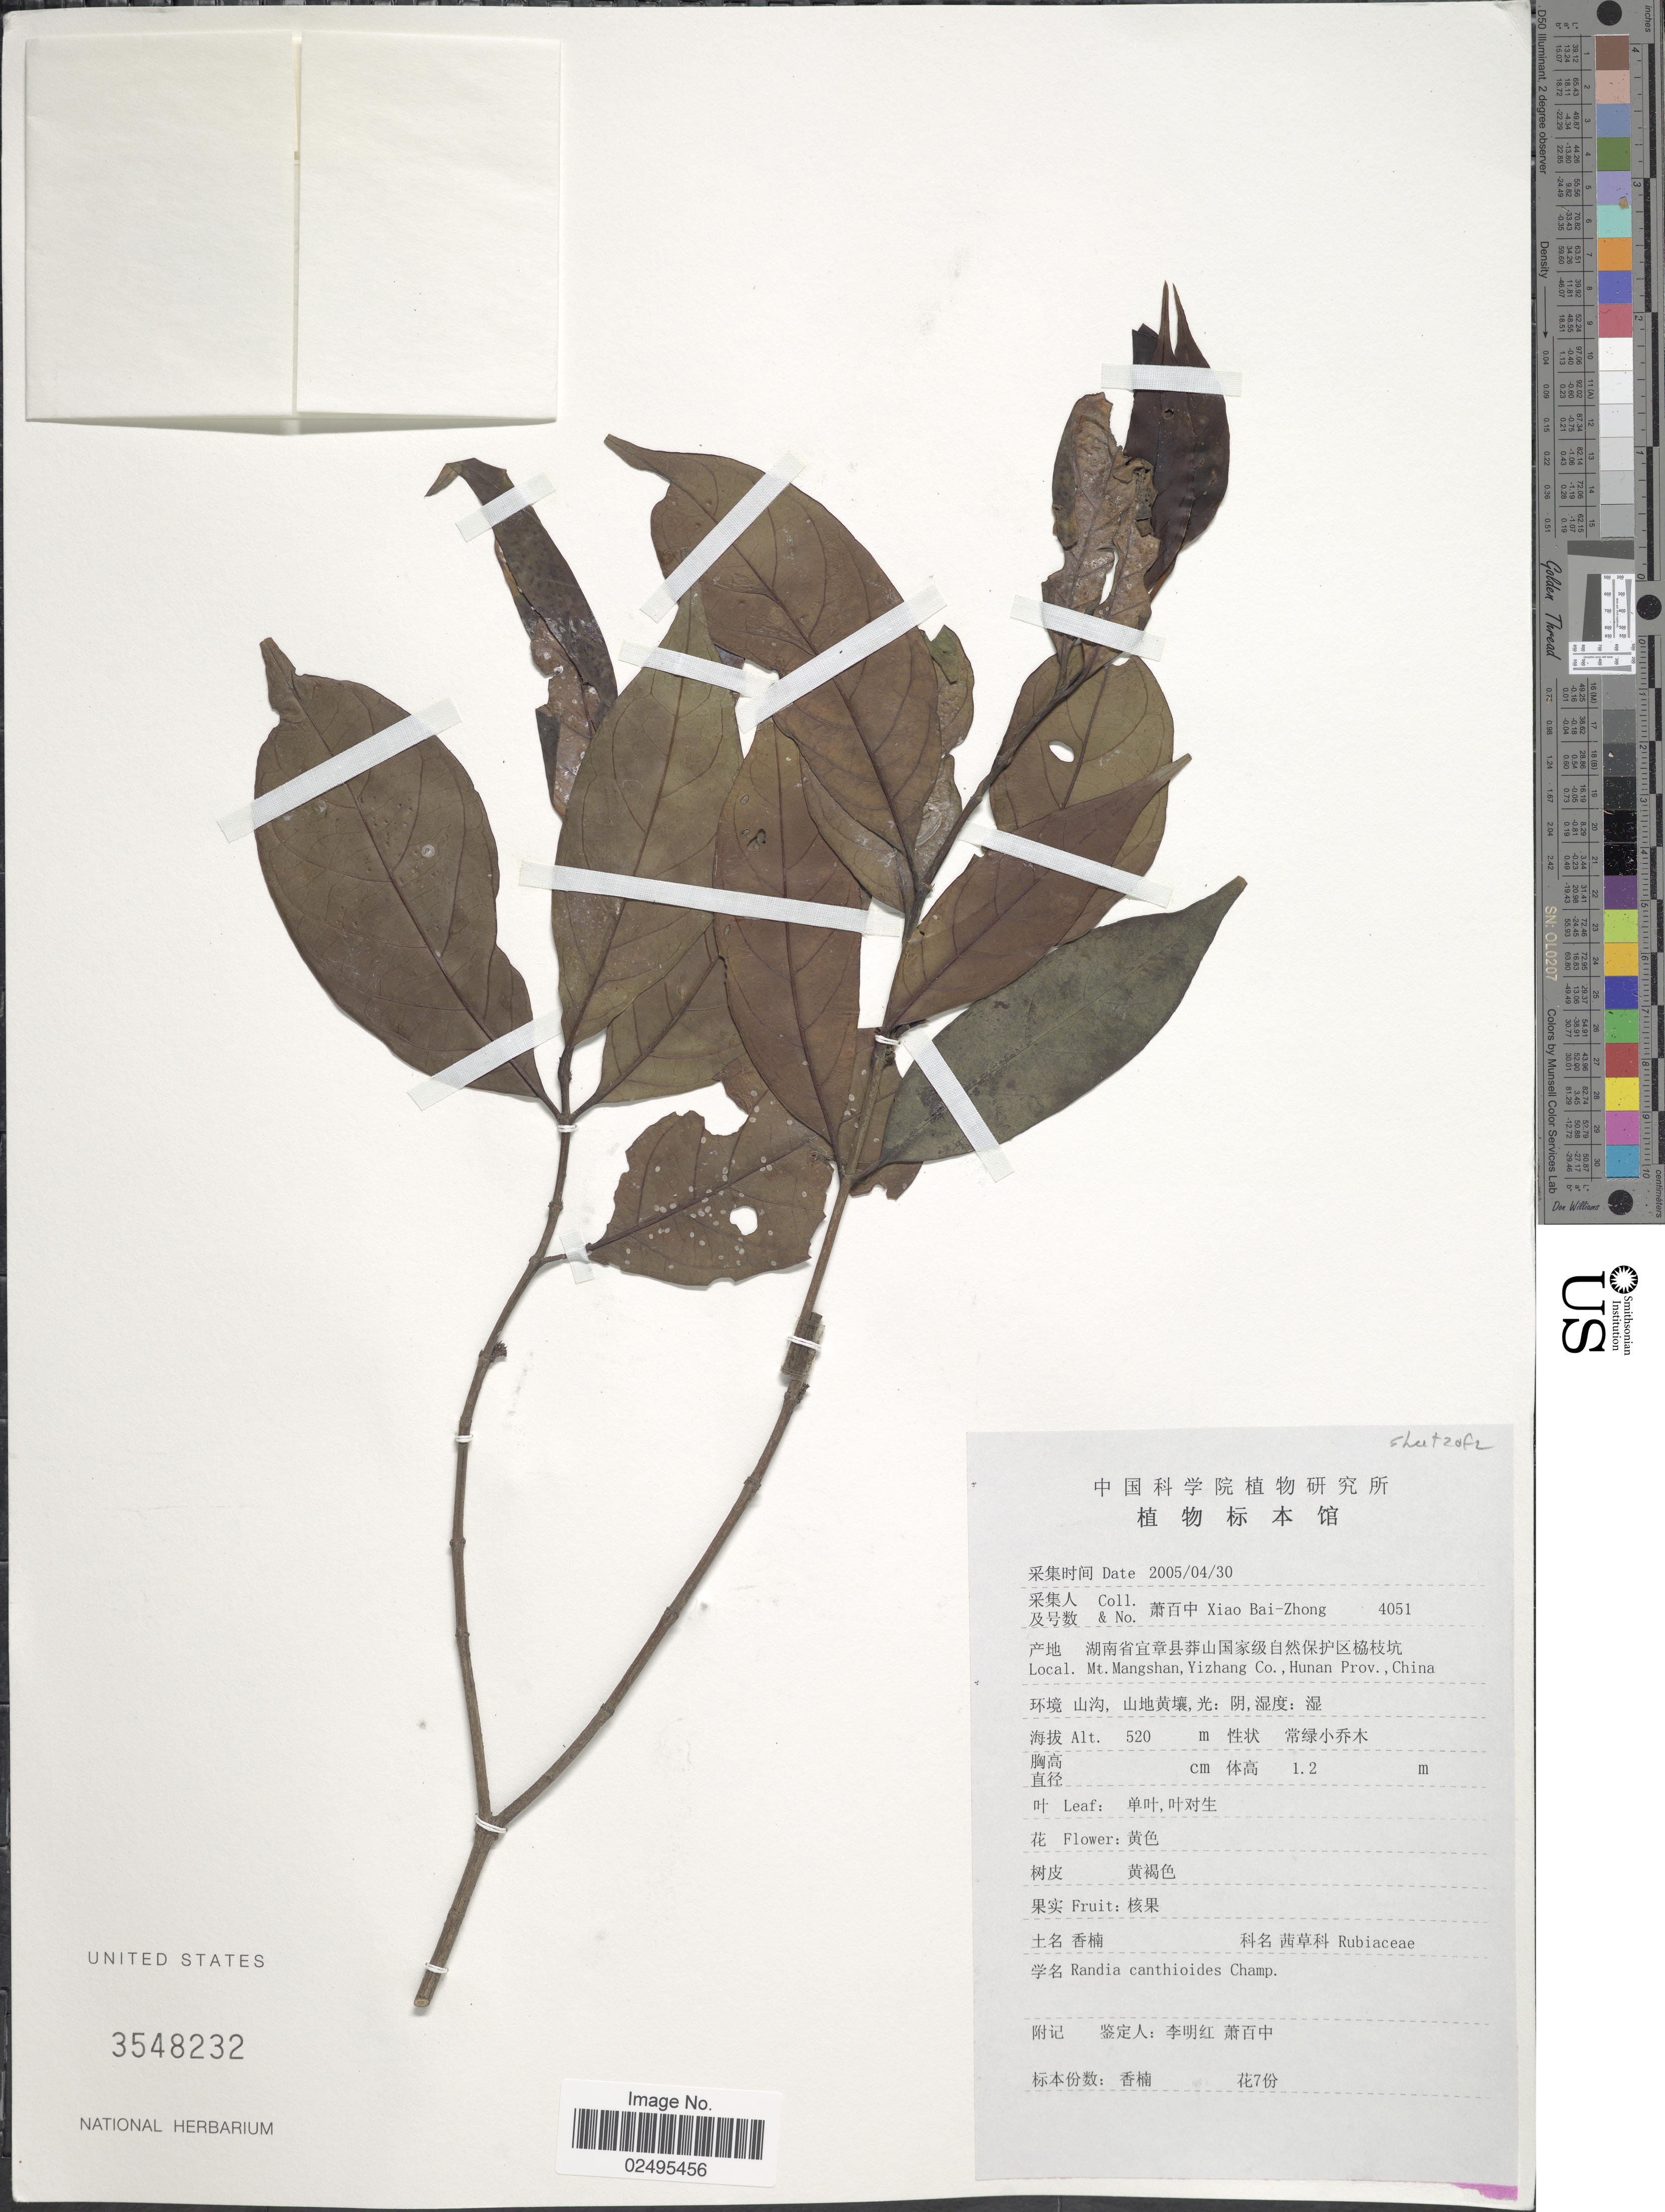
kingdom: Plantae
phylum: Tracheophyta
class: Magnoliopsida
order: Gentianales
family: Rubiaceae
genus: Aidia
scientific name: Aidia canthioides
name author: (Champ. ex Benth.) Masam.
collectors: B. Z. Xiao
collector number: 4051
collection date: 2005-04-30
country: China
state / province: Hunan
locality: Mt. Mangshan, Yizhang Co.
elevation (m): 520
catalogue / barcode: US 3548232